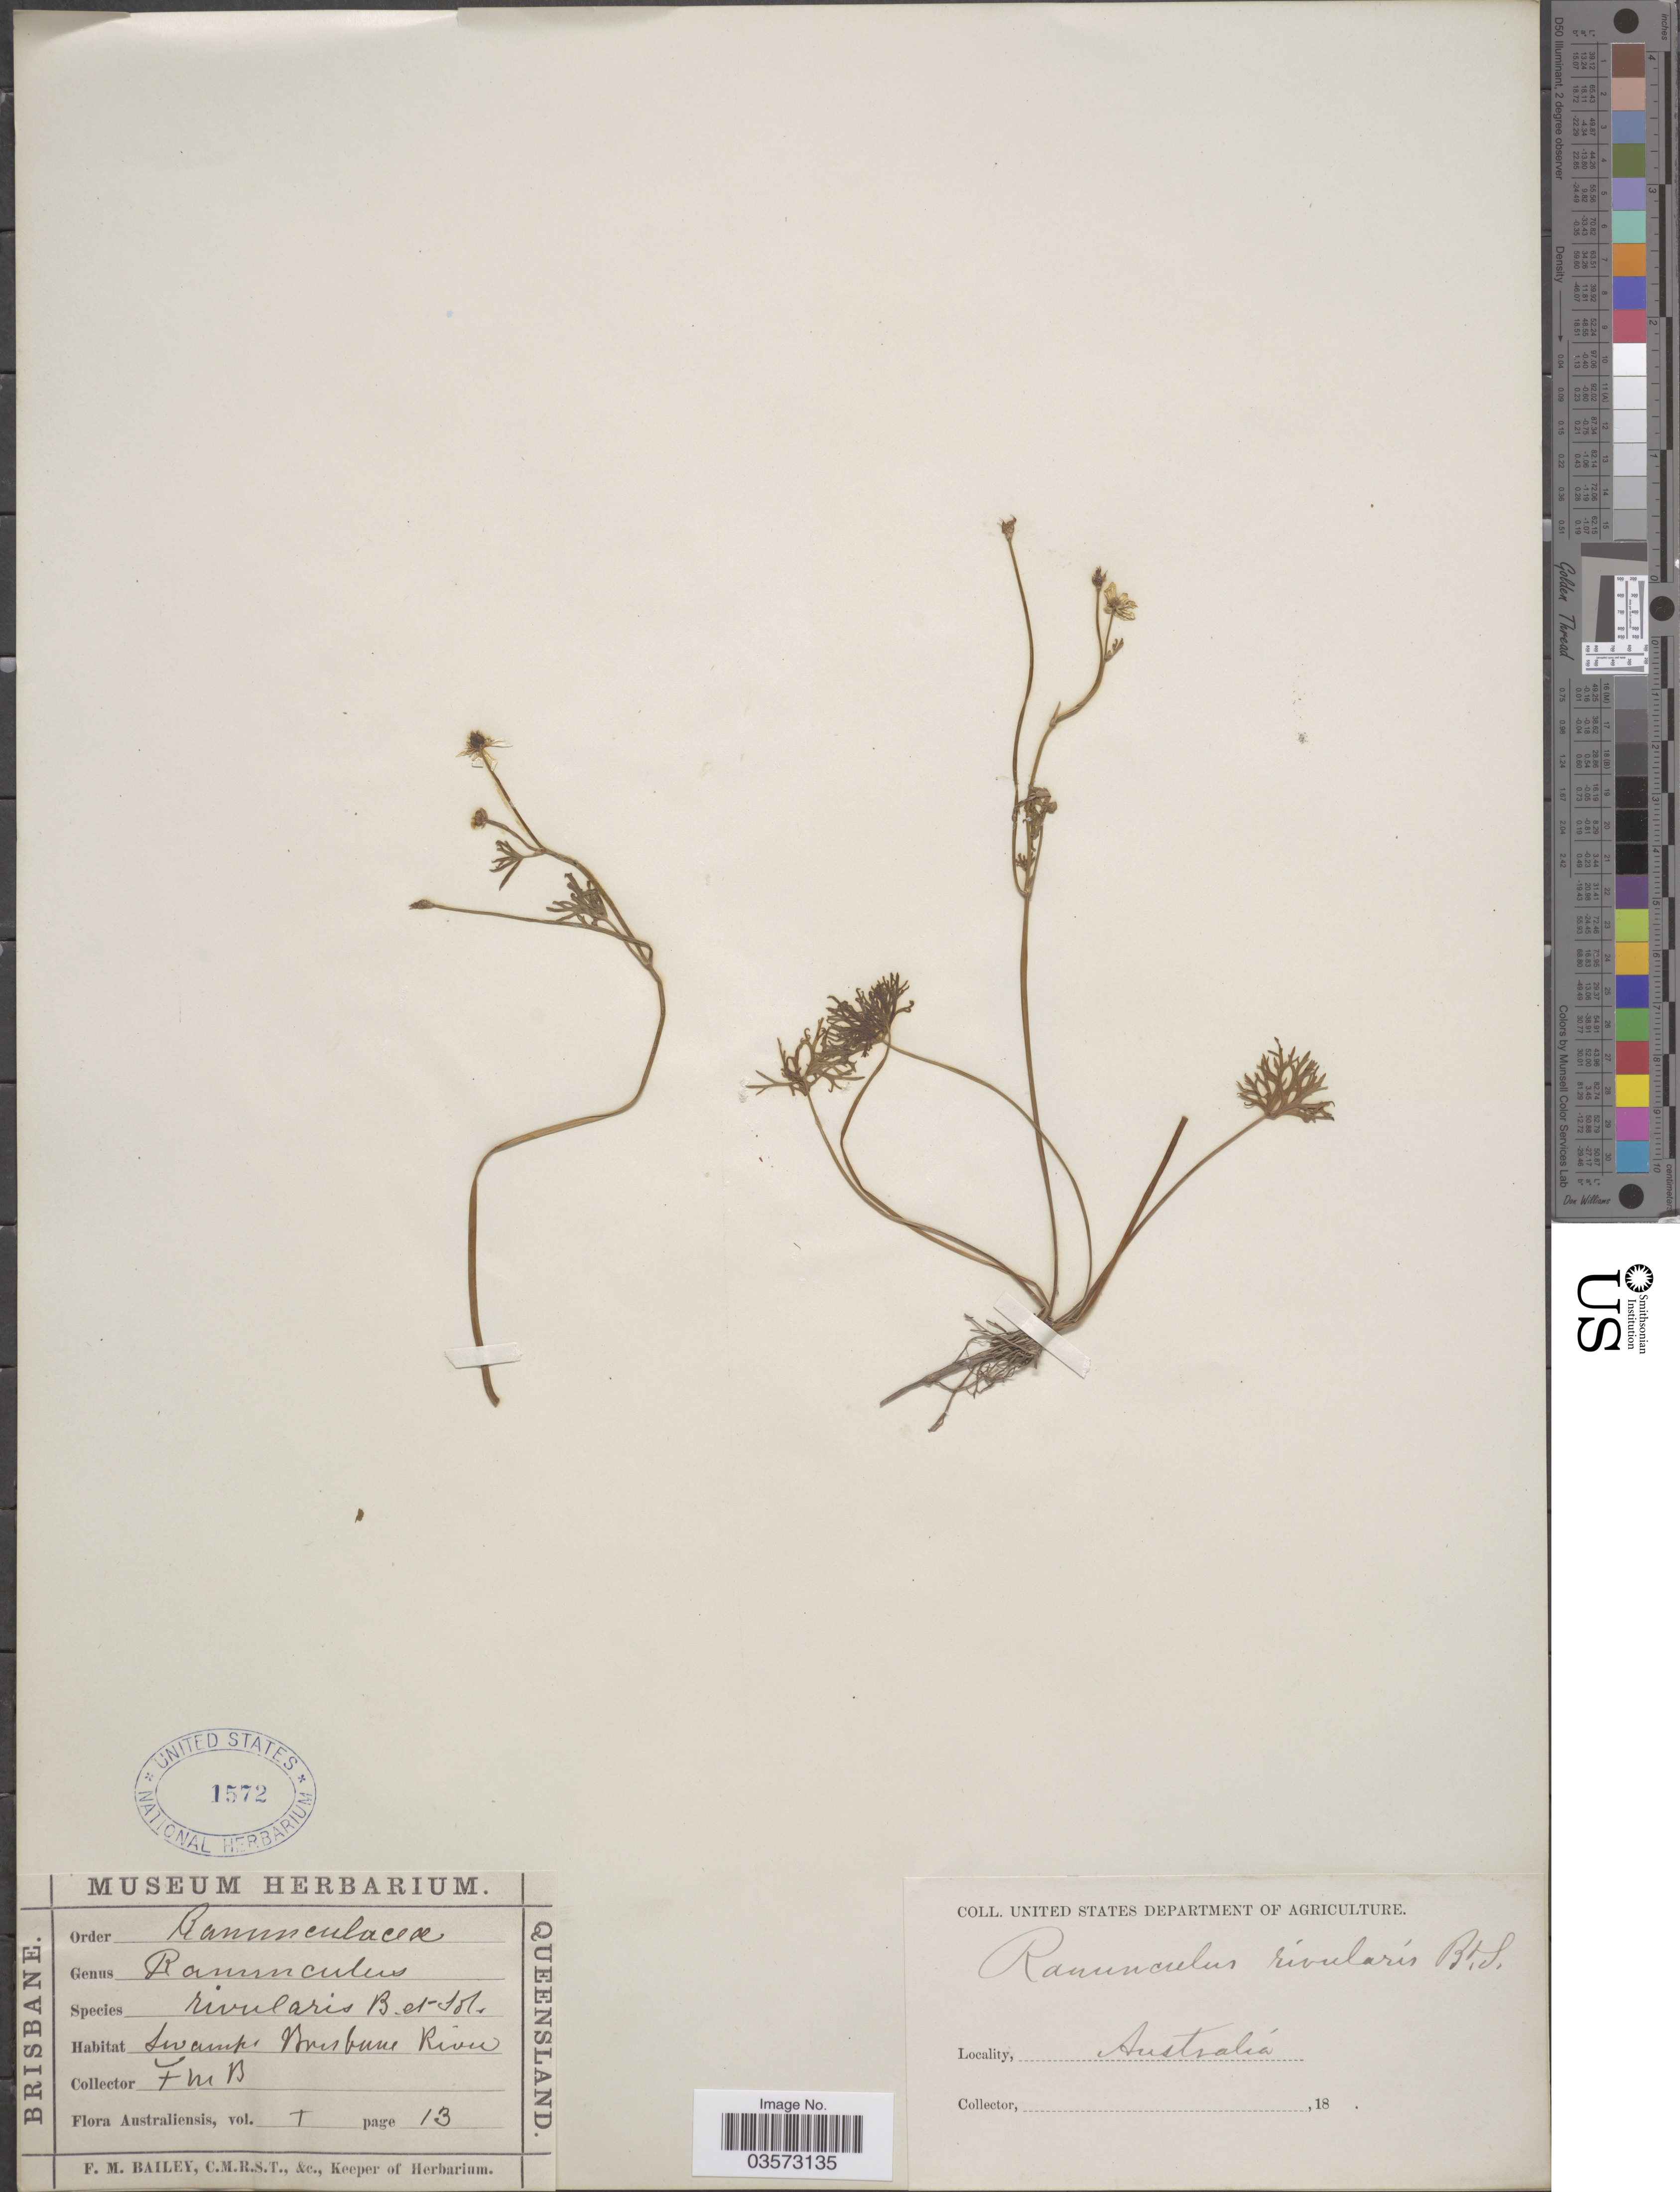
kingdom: Plantae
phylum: Tracheophyta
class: Magnoliopsida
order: Ranunculales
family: Ranunculaceae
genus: Ranunculus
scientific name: Ranunculus rivularis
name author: Banks & Sol. ex DC.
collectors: F. M. Bailey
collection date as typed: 18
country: Australia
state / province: Queensland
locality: Brisbane River.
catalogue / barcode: US 1572